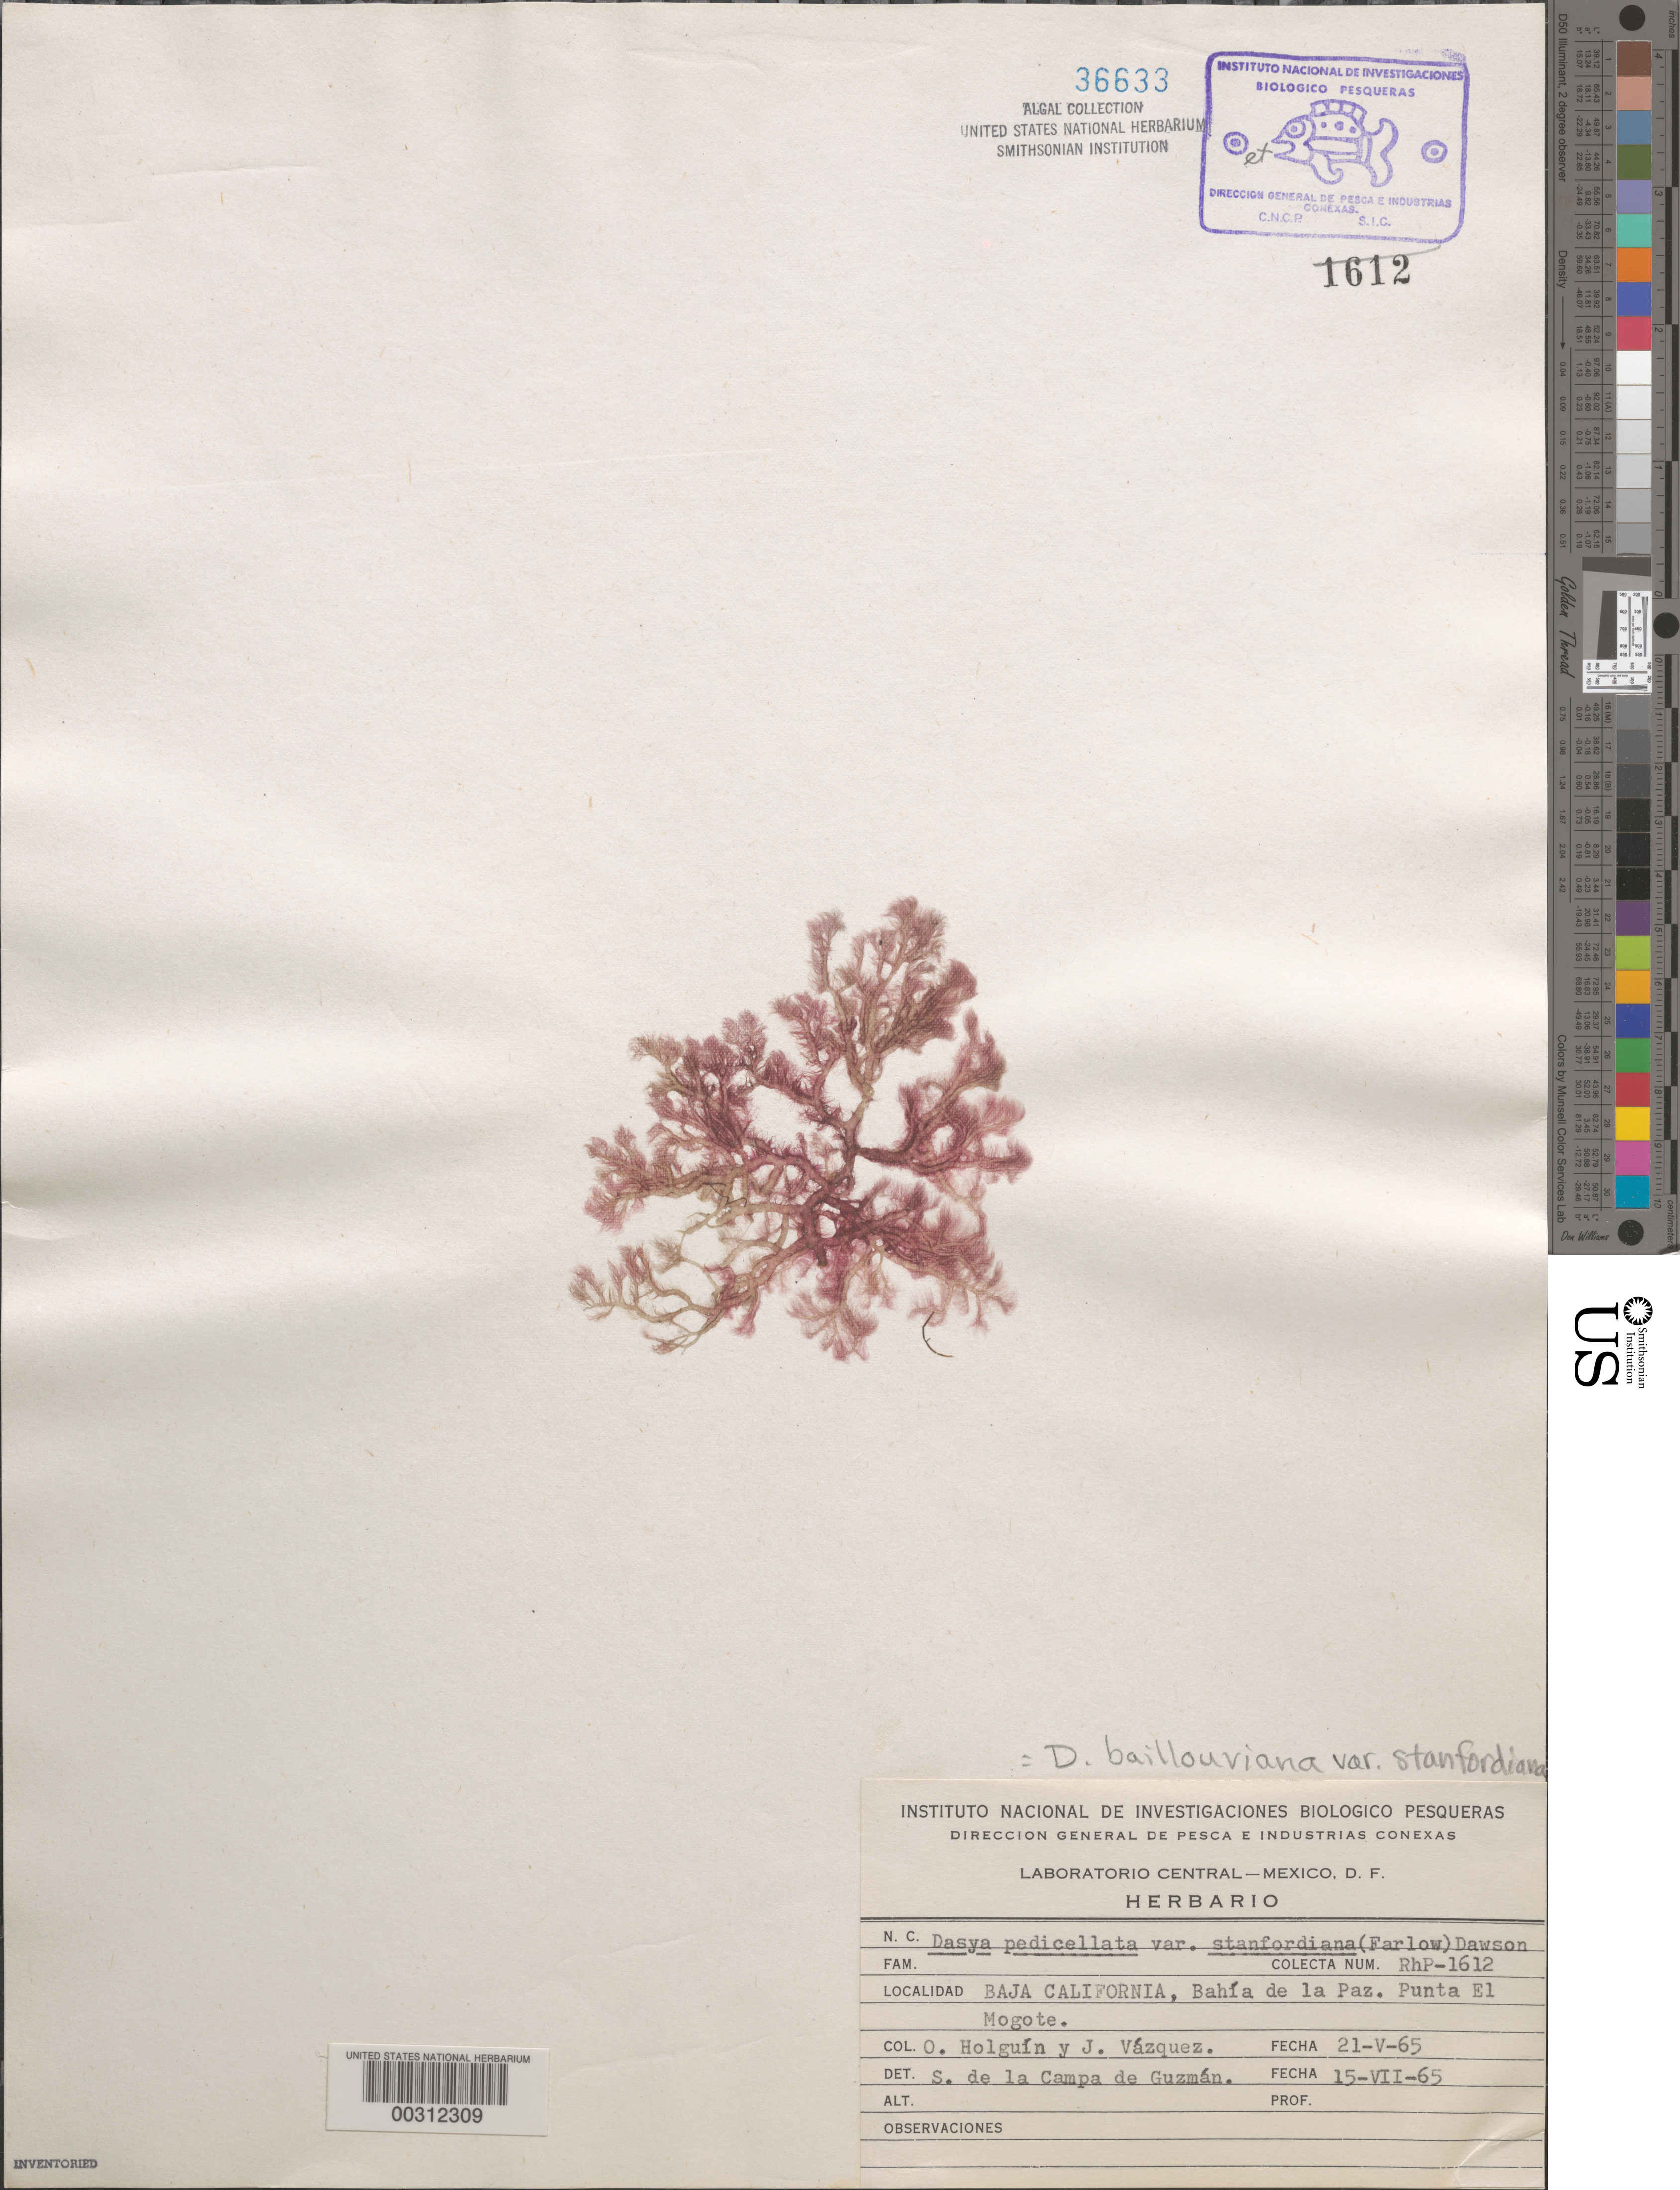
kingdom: Plantae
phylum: Rhodophyta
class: Florideophyceae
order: Ceramiales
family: Dasyaceae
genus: Dasya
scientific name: Dasya pedicellata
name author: (C. Agardh) C. Agardh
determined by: Algae name updating Project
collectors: O. Holguin Q. & J. Vazquez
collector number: Rhp-1612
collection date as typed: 21 May 1965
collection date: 1965-05-21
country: Mexico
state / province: Baja California Sur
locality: Bahia de La Paz, Punta El Mogote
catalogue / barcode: US 36633